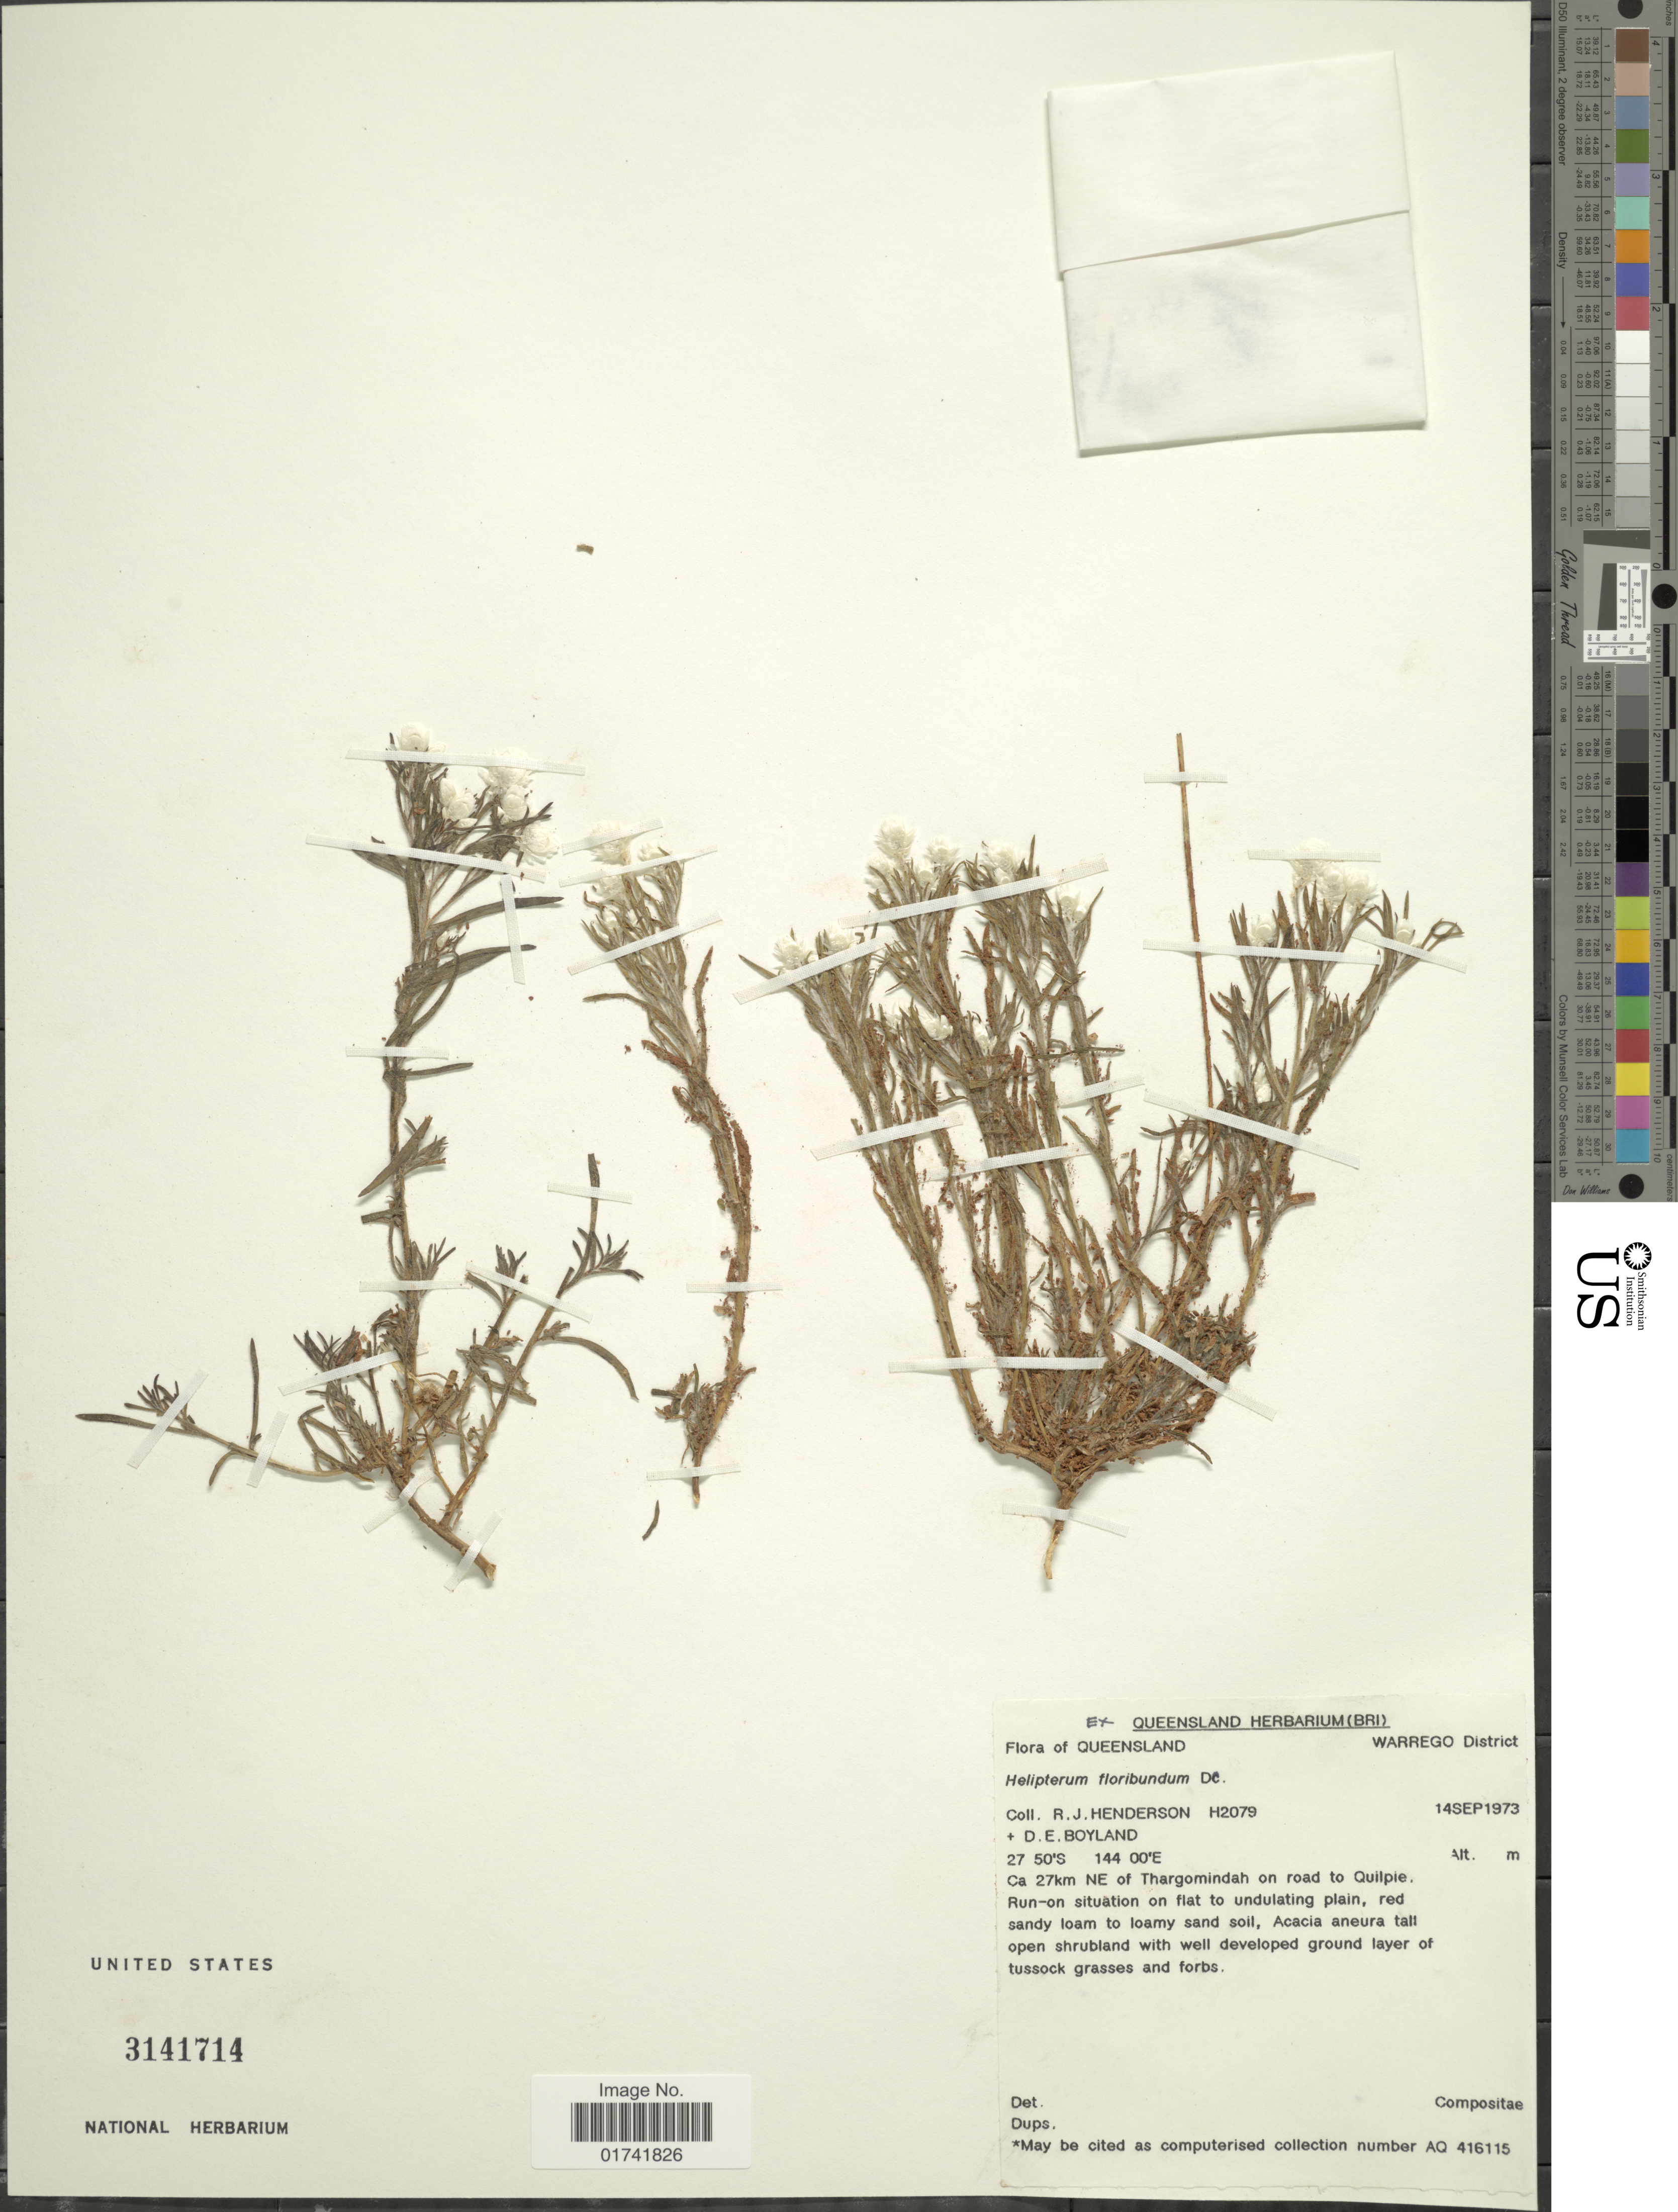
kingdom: Plantae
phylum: Tracheophyta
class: Magnoliopsida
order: Asterales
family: Asteraceae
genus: Rhodanthe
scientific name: Rhodanthe floribunda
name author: (A. Cunn. ex DC.) Paul G. Wilson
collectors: R. J. F. Henderson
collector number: H2079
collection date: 1973-09-14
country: Australia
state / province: Queensland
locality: Warrego District, Ca 27 km NE of Thargomindah on road to Quilpie, Run-on situation on flat to undulating plain, red sandy loam to loamy sand soil.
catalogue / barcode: US 3141714